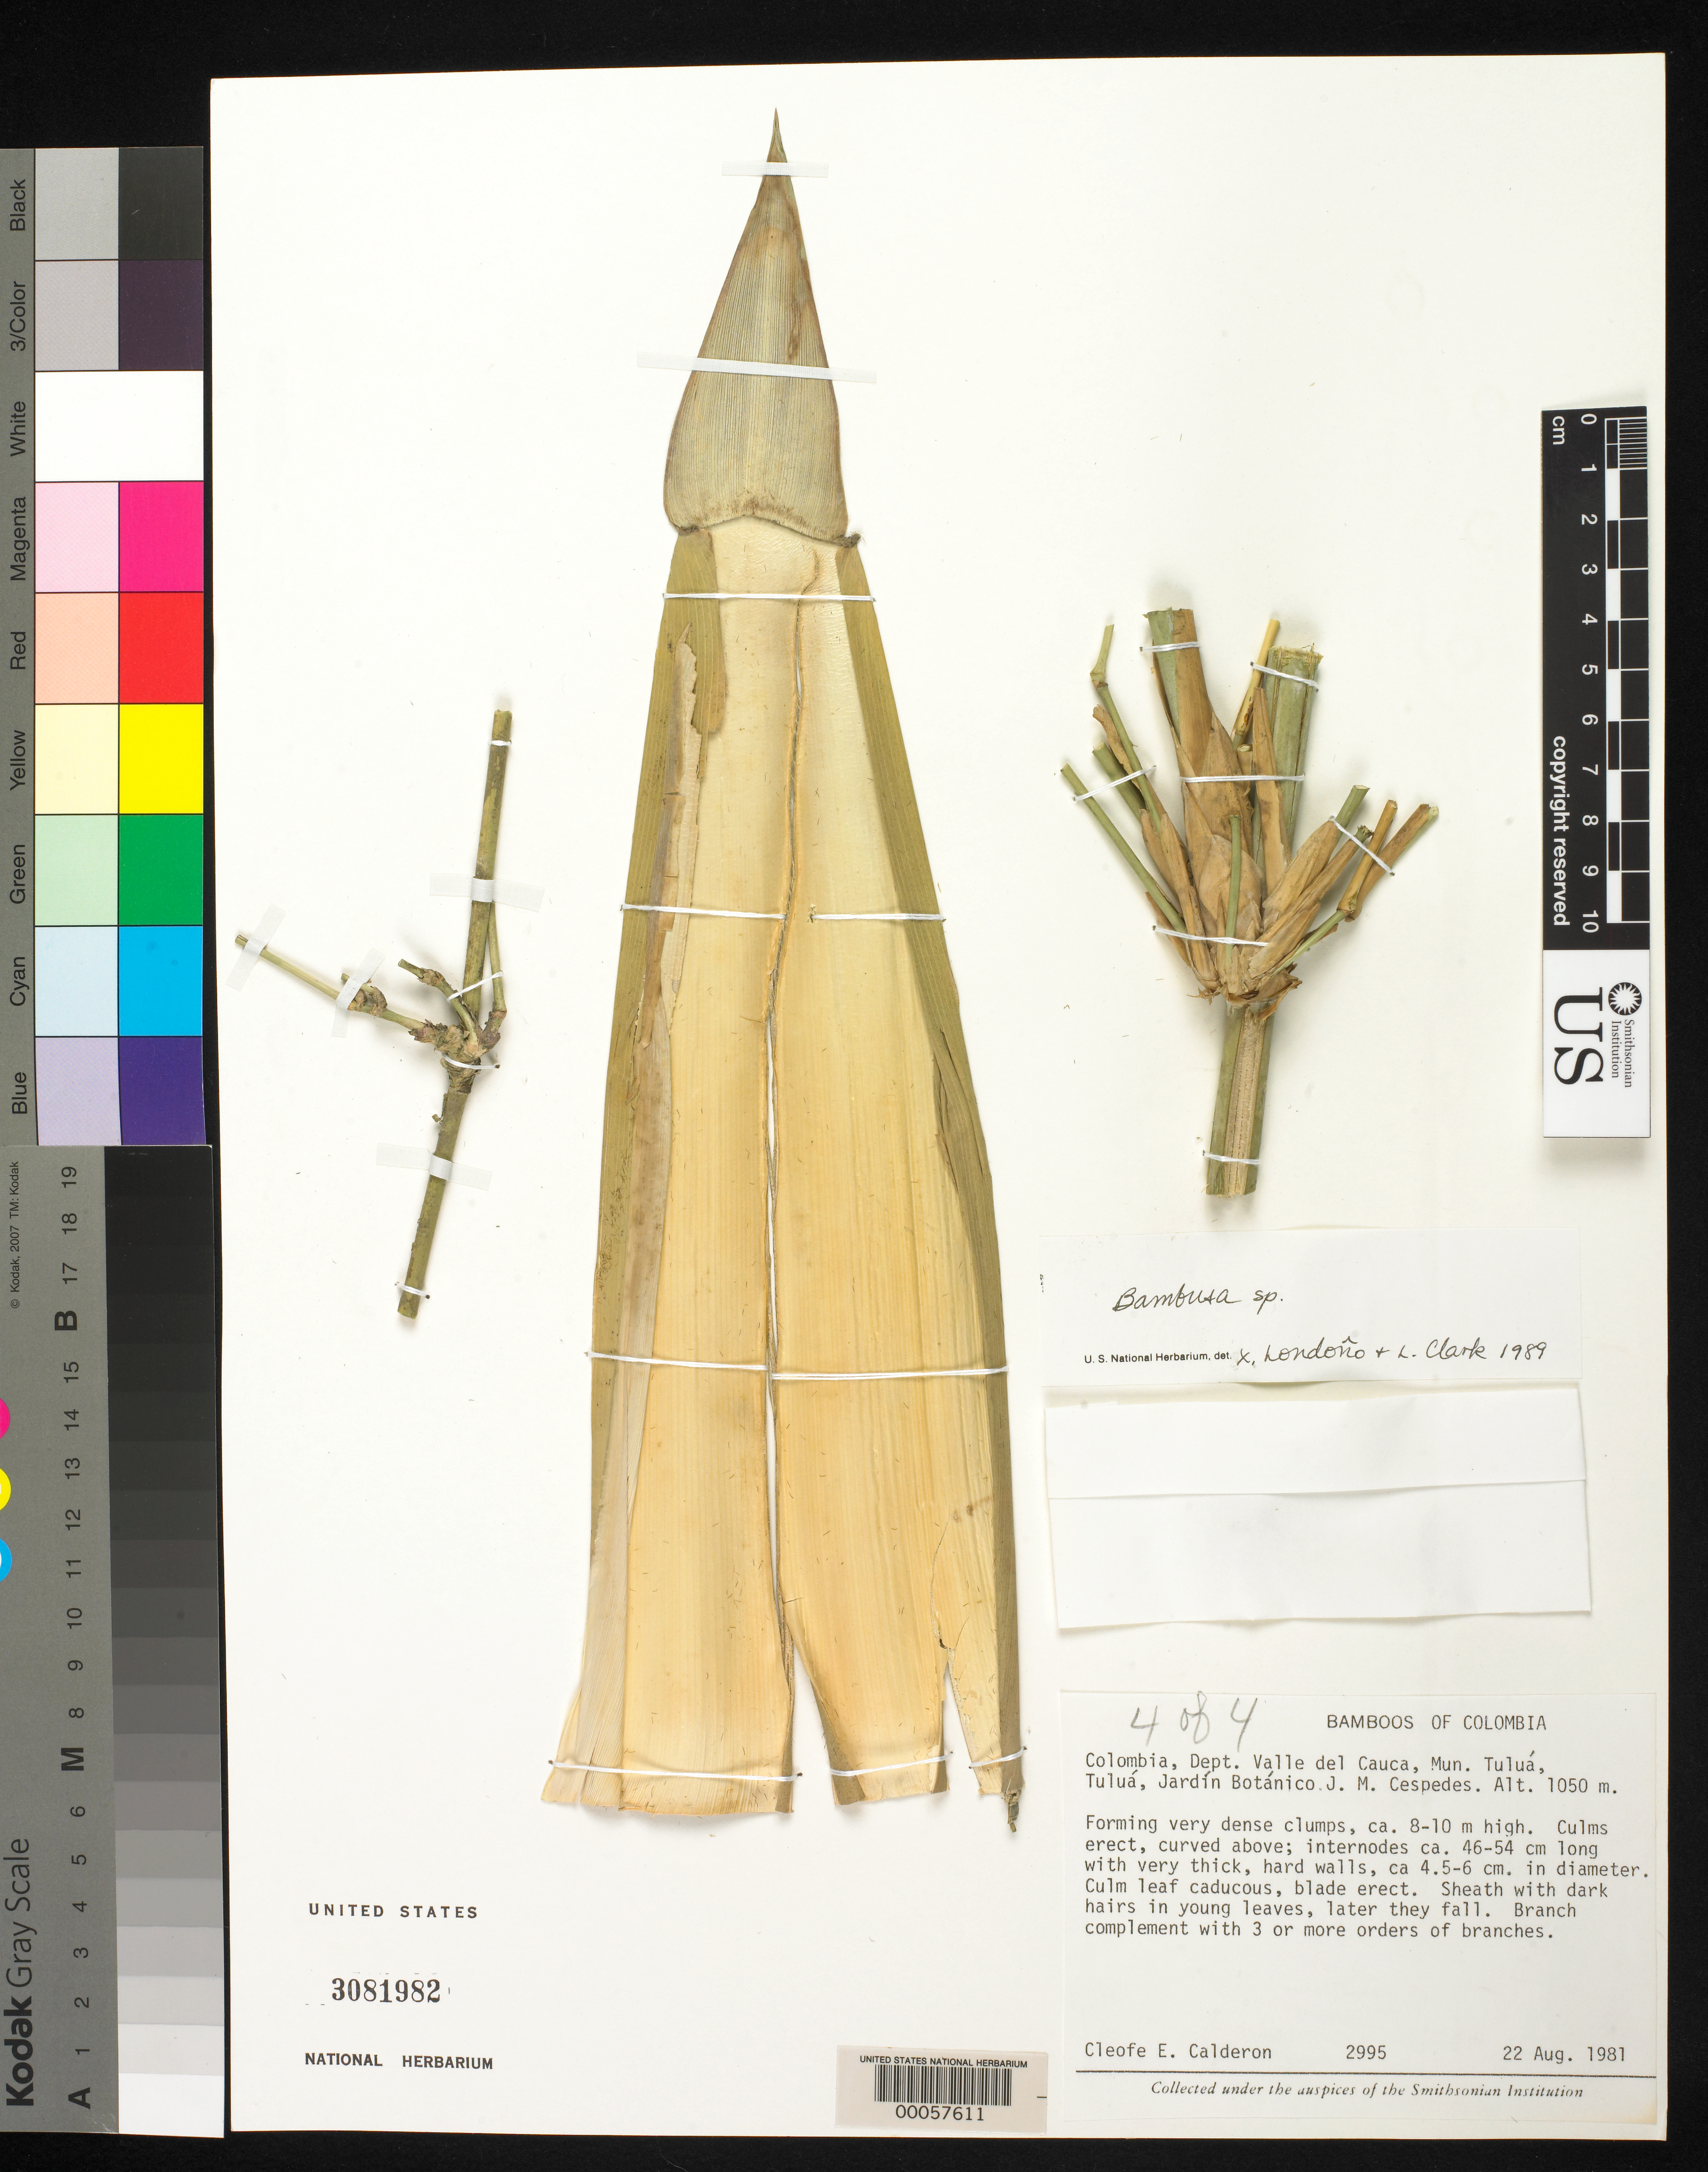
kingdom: Plantae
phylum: Tracheophyta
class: Liliopsida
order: Poales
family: Poaceae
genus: Bambusa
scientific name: Bambusa sp.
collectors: C. E. Calderón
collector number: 2995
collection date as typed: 22 Aug 1981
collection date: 1981-08-22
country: Colombia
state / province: Valle del Cauca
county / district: Tuluá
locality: Jardin Botanico J.M. Cespedes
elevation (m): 1050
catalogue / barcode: US 3081982